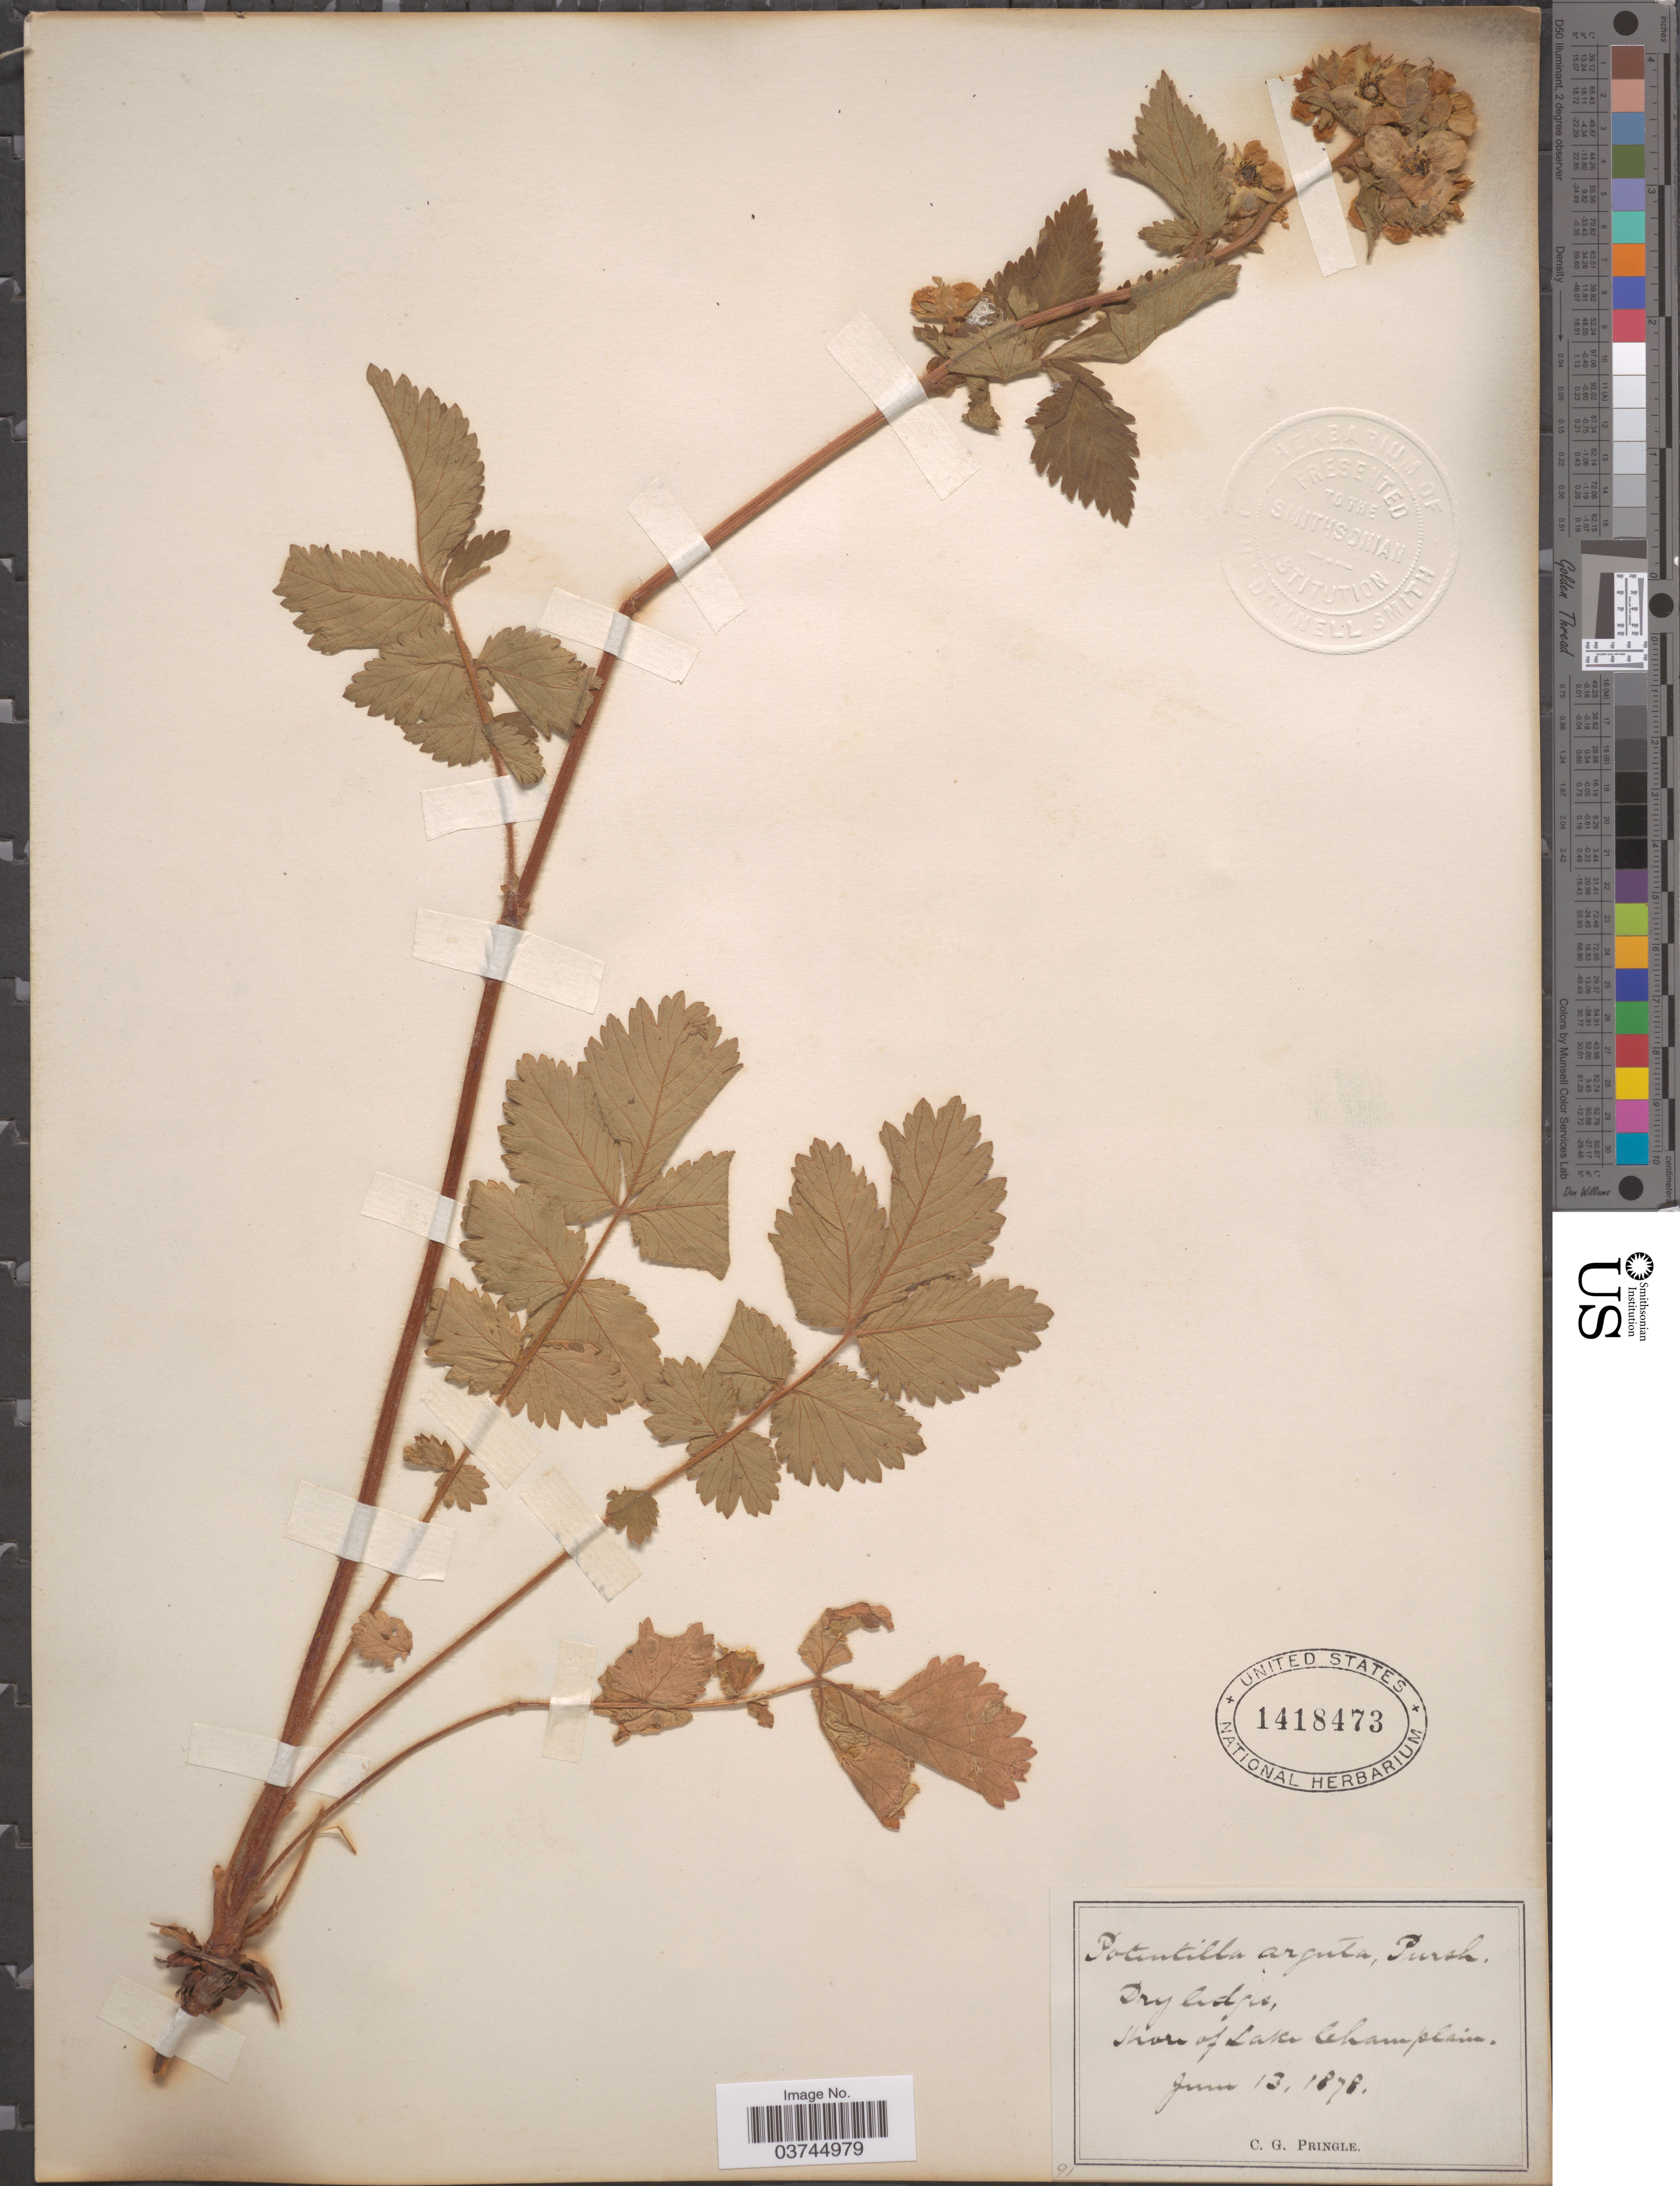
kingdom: Plantae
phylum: Tracheophyta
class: Magnoliopsida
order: Rosales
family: Rosaceae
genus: Drymocallis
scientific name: Drymocallis arguta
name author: (Pursh) Rydb.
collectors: C. G. Pringle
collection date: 1878-06-13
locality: Shore of Lake Champlain.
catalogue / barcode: US 1418473